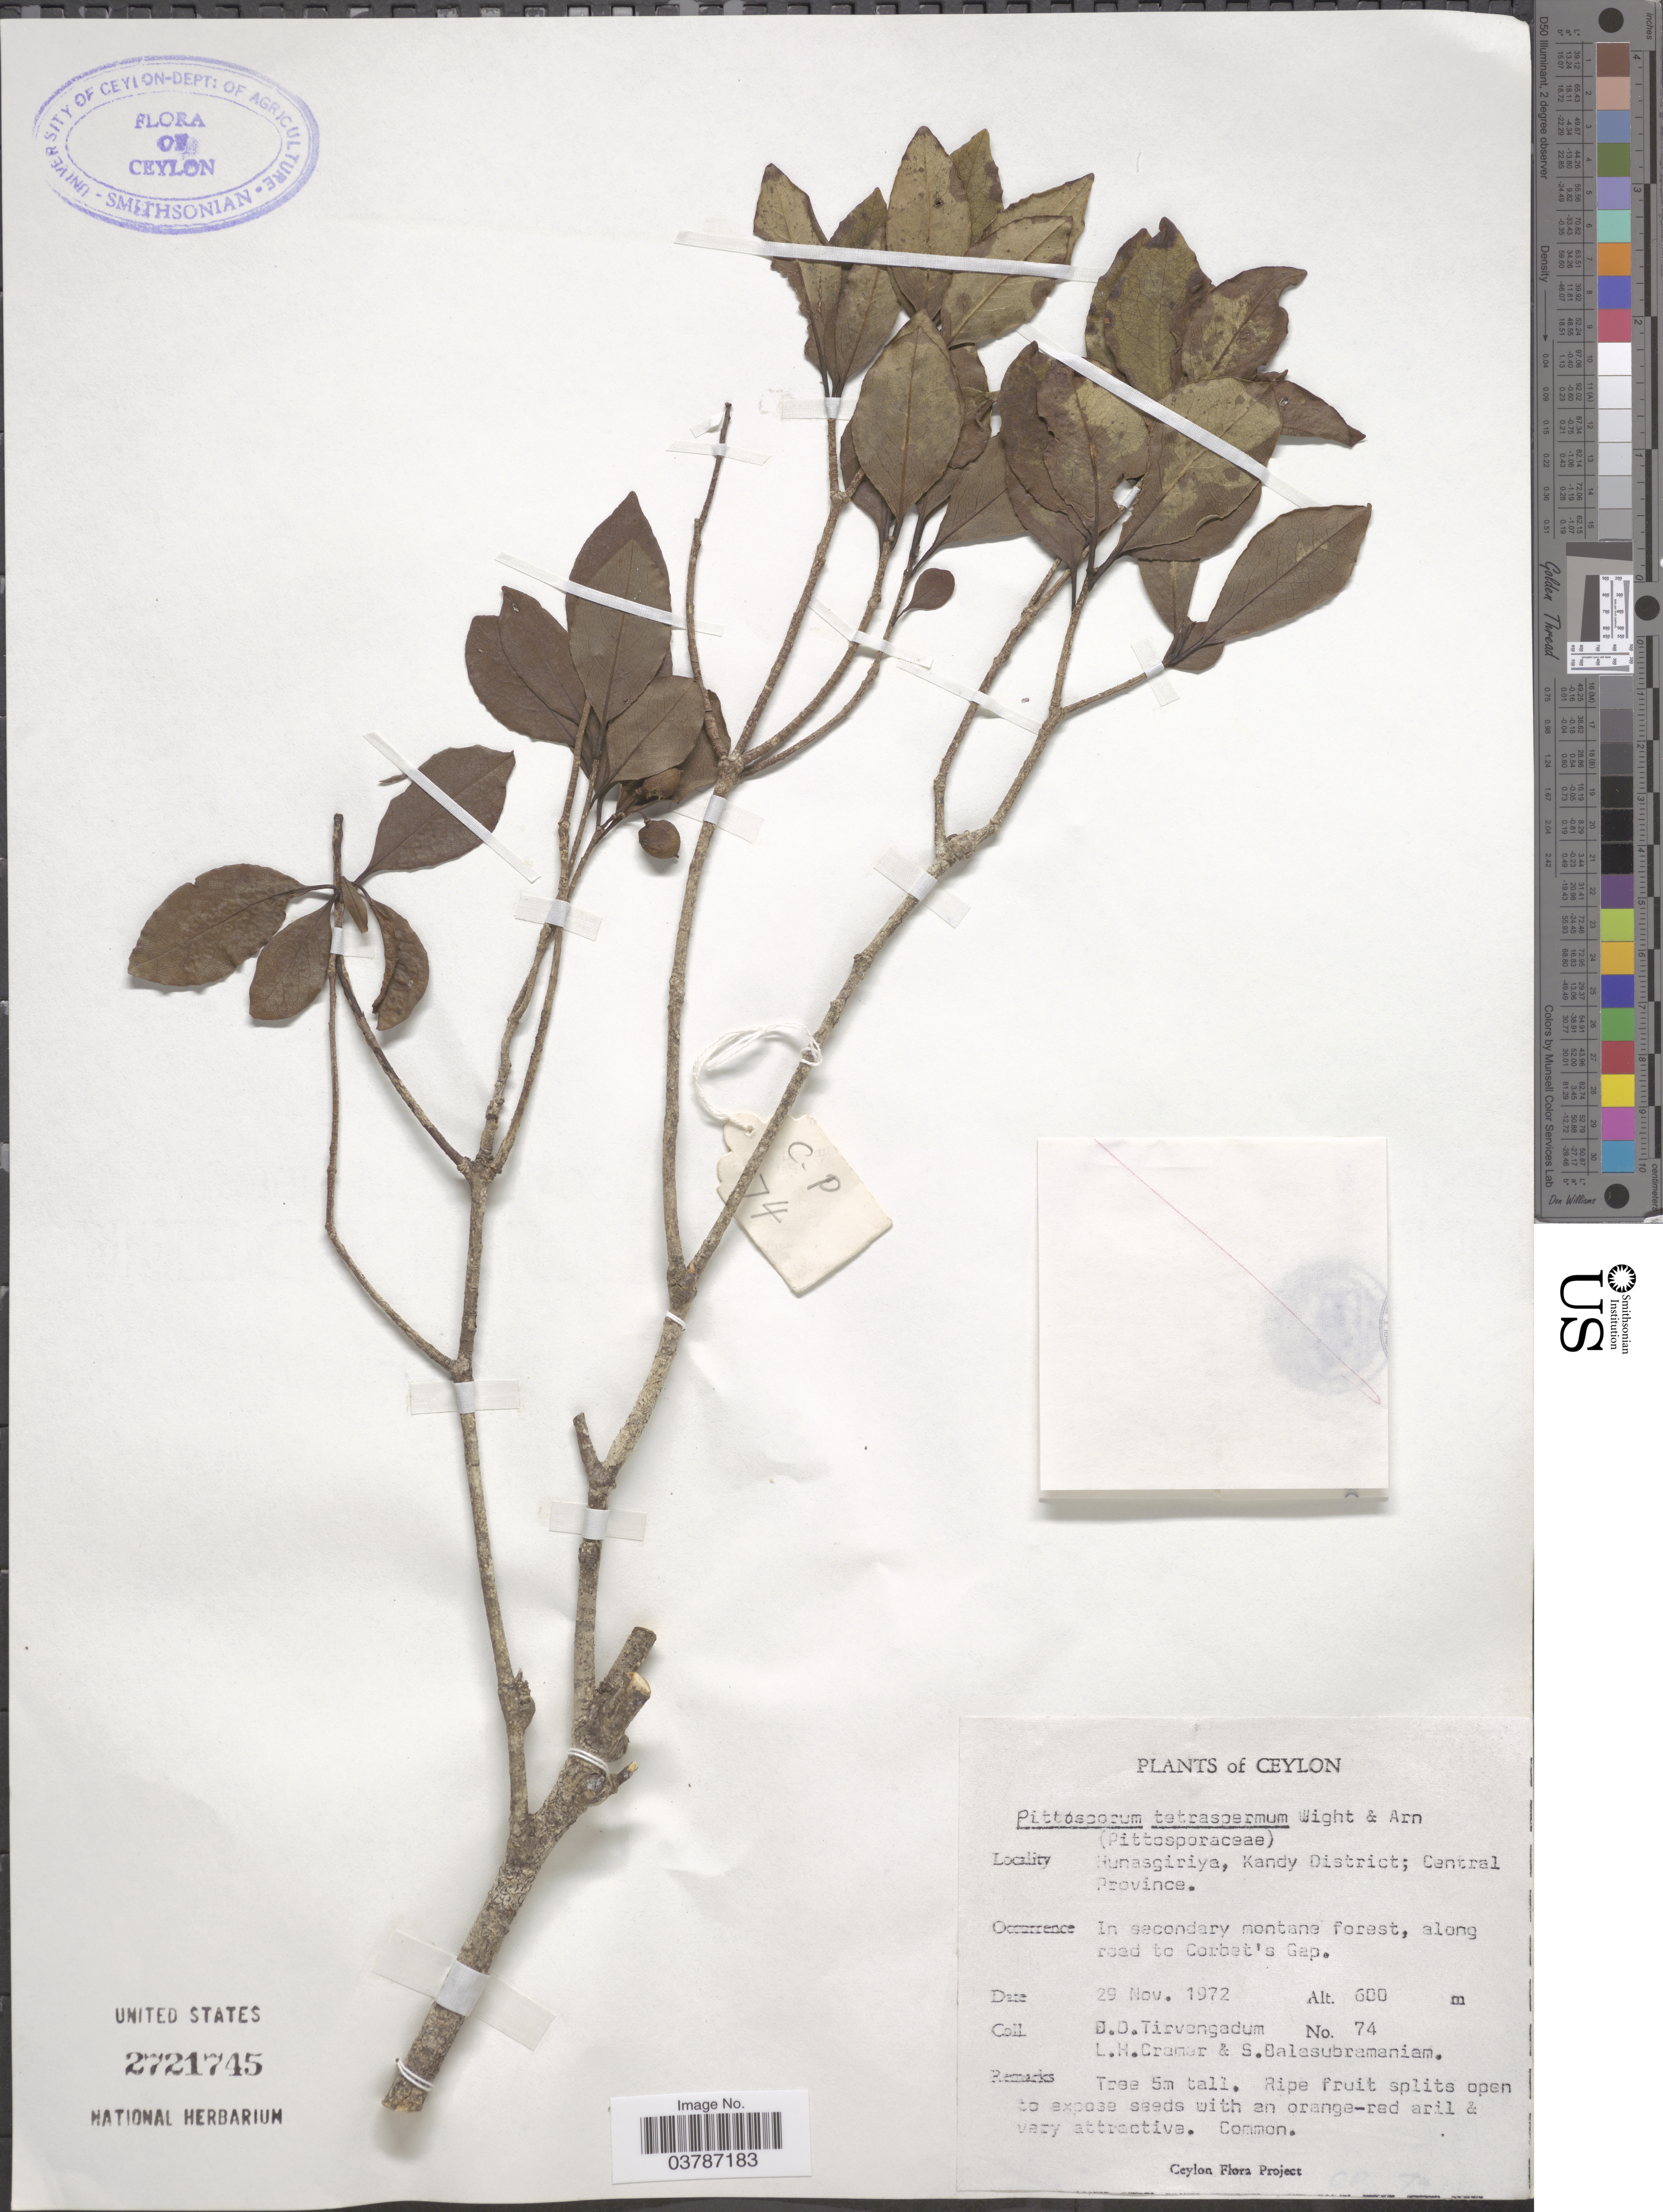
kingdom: Plantae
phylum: Tracheophyta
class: Magnoliopsida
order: Apiales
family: Pittosporaceae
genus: Pittosporum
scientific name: Pittosporum tetraspermum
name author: Wight & Arn.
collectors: D. Tirvengadum, L. H. Cramer & S. Balasubramaniam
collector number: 74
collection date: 1972-11-29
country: Sri Lanka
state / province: Central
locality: Ceylon. Hunasgiriya, Kandy District. In secondary montane forest, along road to Corbet's Gap.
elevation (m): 600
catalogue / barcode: US 2721745